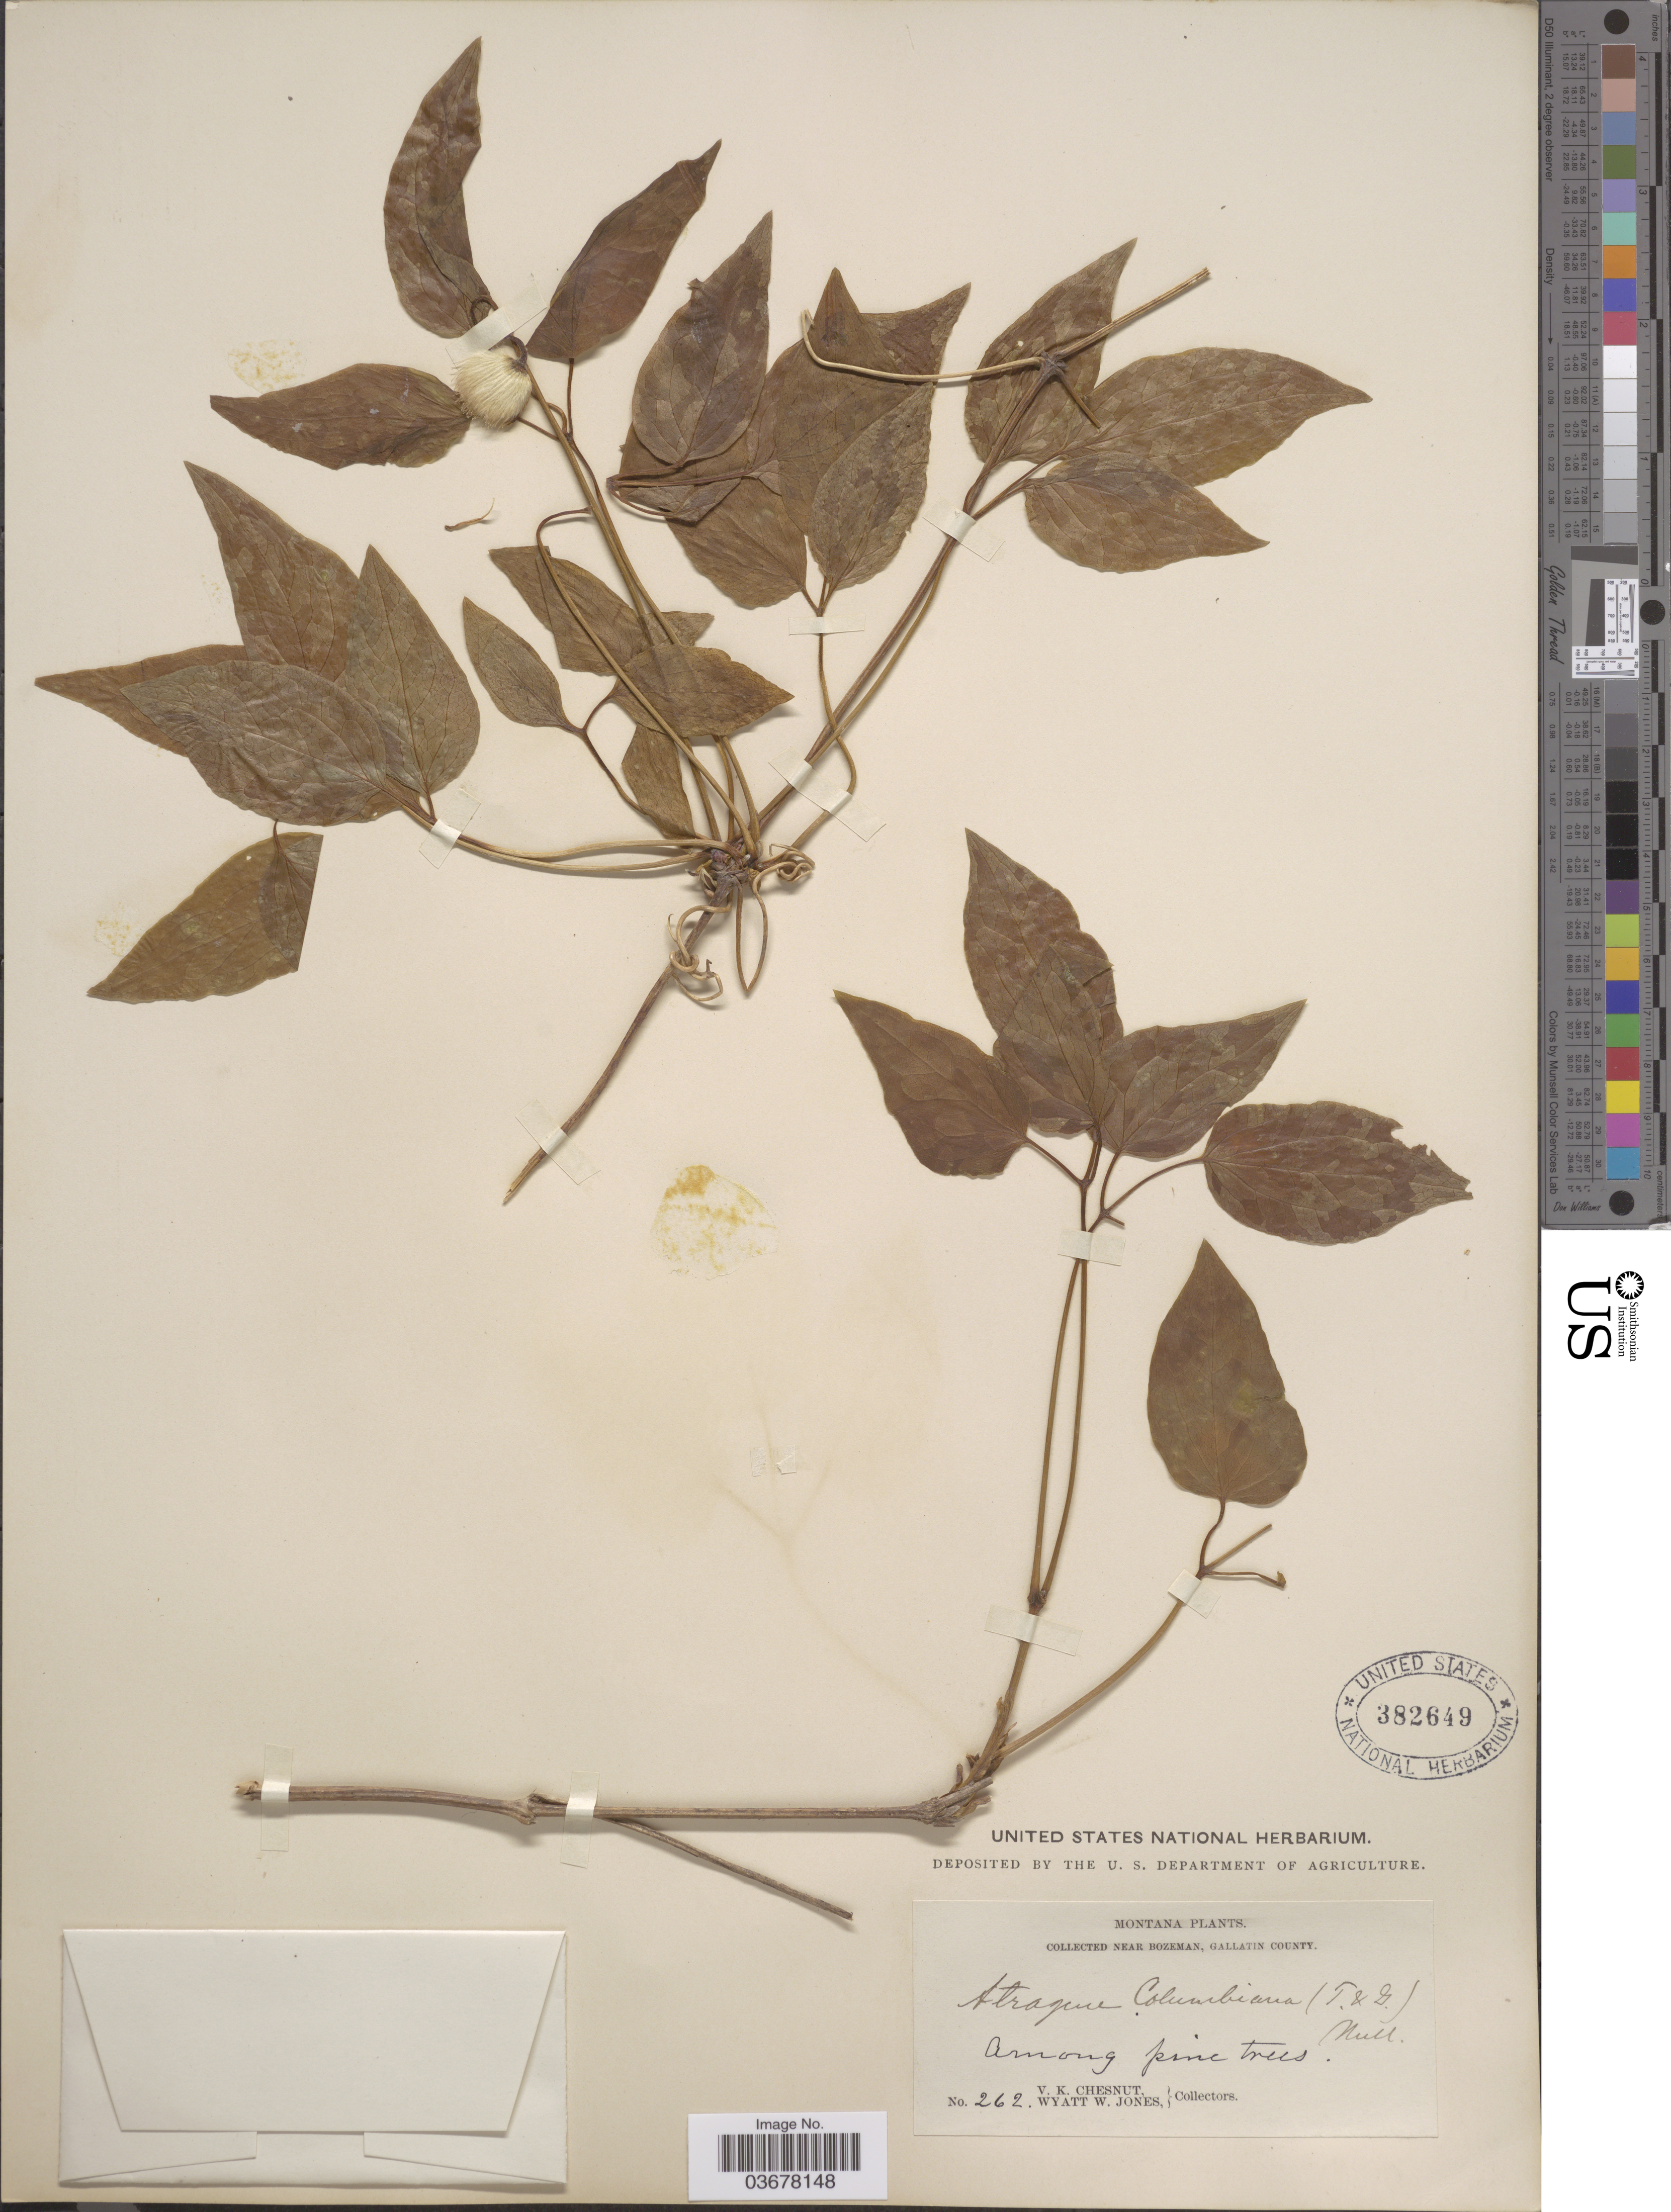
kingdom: Plantae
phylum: Tracheophyta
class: Magnoliopsida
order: Ranunculales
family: Ranunculaceae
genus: Clematis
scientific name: Clematis occidentalis var. grosseserrata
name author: (Rydb.) J.S. Pringle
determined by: Strong, M. T., (US), Smithsonian Institution - National Museum of Natural History (UNITED STATES)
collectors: V. Chesnut & W. W. Jones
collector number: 262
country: United States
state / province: Montana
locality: Among pine trees. Near Bozeman, Gallatin County.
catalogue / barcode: US 382649